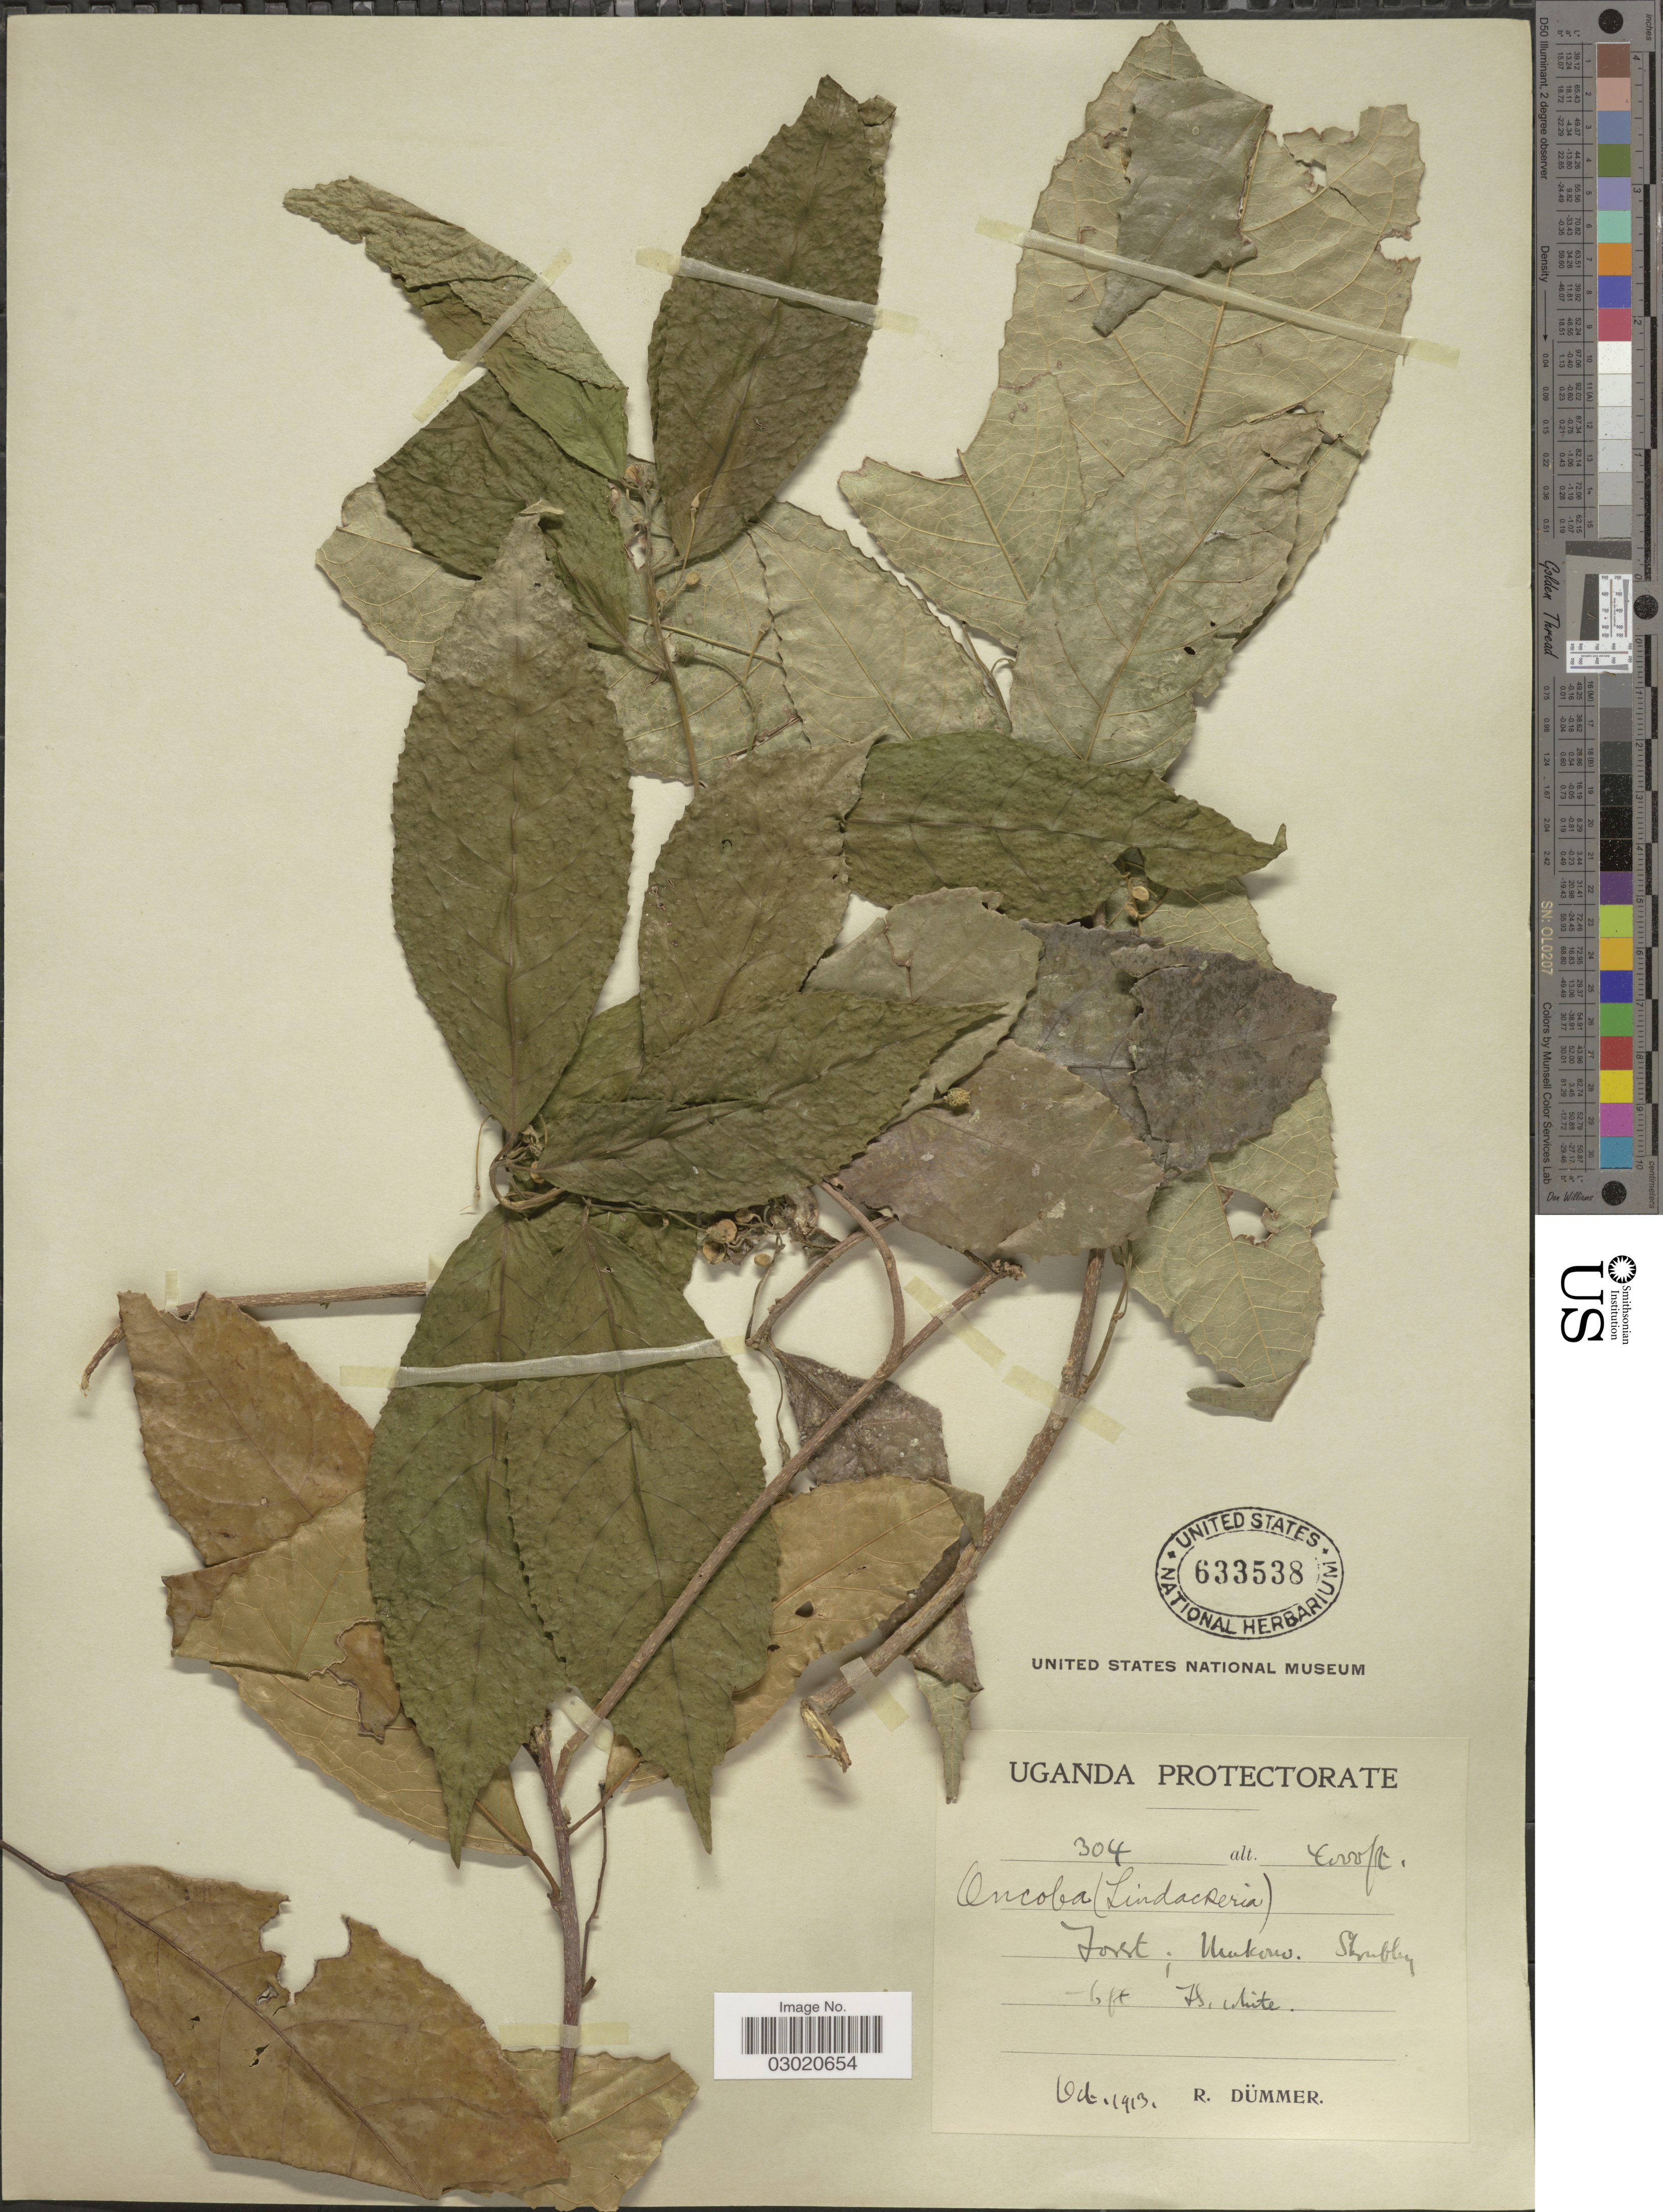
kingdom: Plantae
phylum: Tracheophyta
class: Magnoliopsida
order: Malpighiales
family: Salicaceae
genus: Oncoba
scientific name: Oncoba sp.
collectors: R. A. Dümmer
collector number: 304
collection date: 1913-10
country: Uganda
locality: Uganda Protectorate. Mukono.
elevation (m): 1219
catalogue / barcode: US 633538